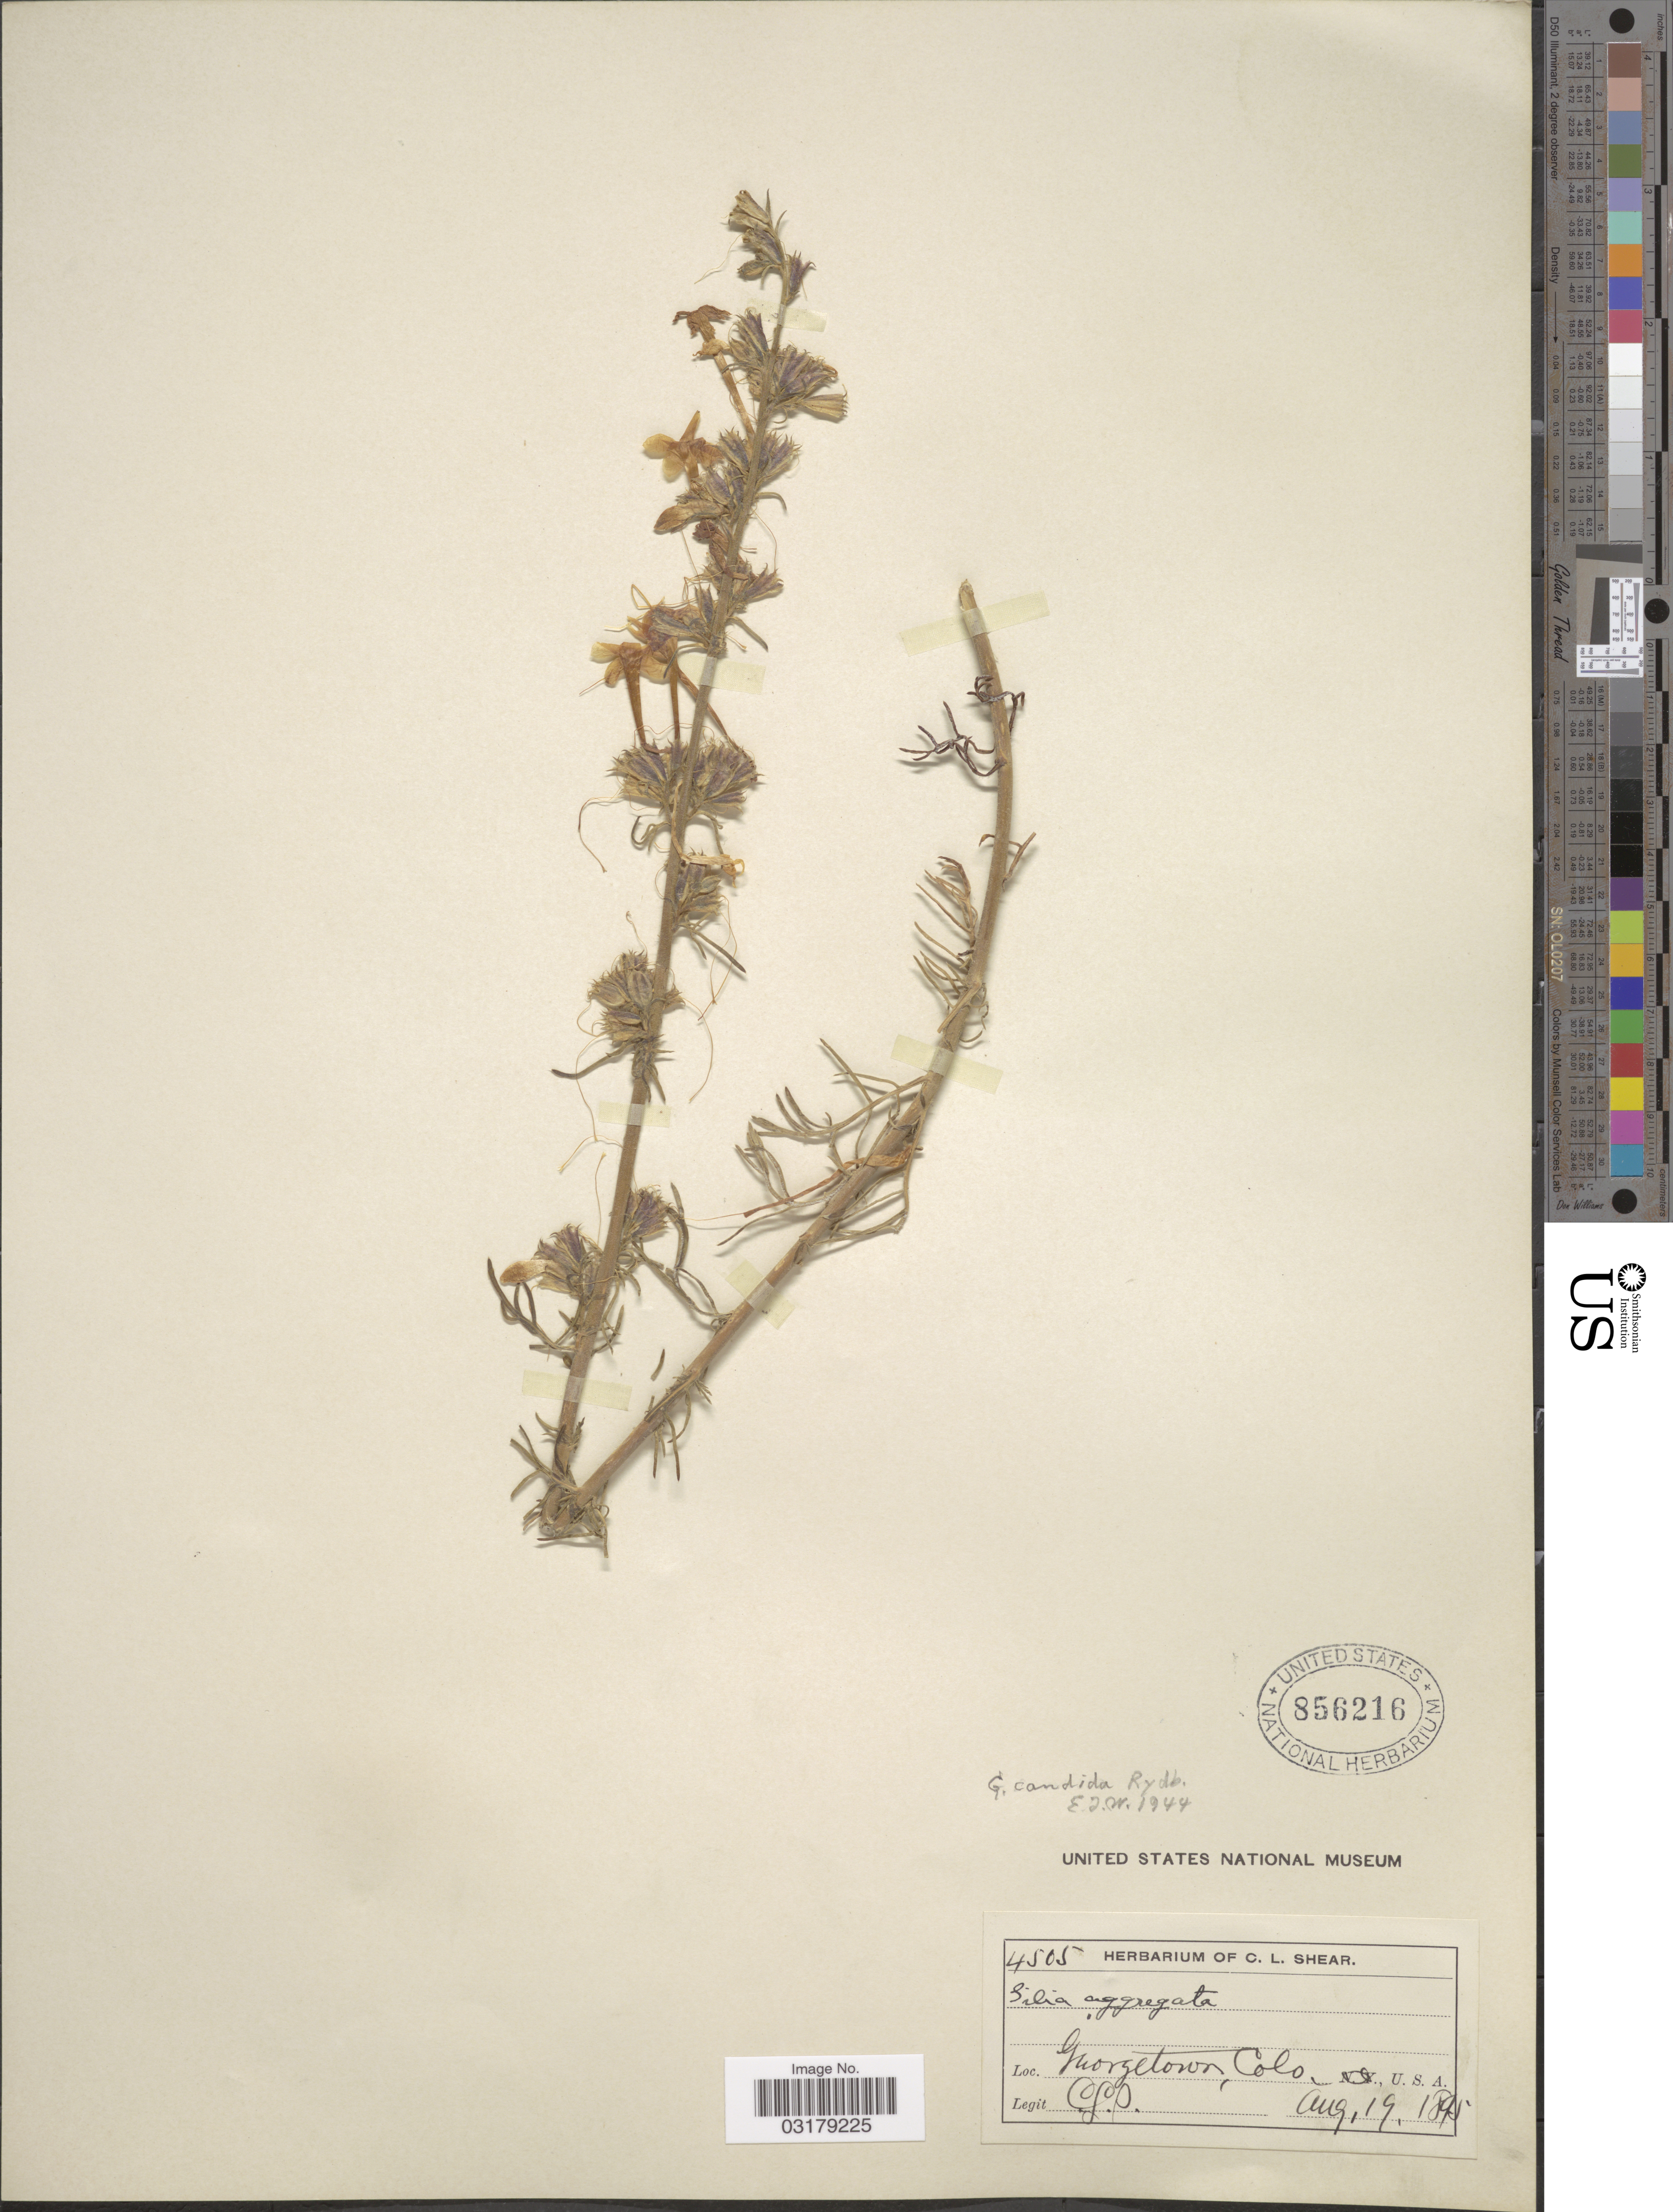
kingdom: Plantae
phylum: Tracheophyta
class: Magnoliopsida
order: Ericales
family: Polemoniaceae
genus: Ipomopsis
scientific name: Ipomopsis aggregata subsp. candida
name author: (Rydb.) V.E. Grant & A.D. Grant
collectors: C. L. Shear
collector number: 4505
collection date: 1895-08-19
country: United States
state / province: Colorado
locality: Georgetown.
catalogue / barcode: US 856216